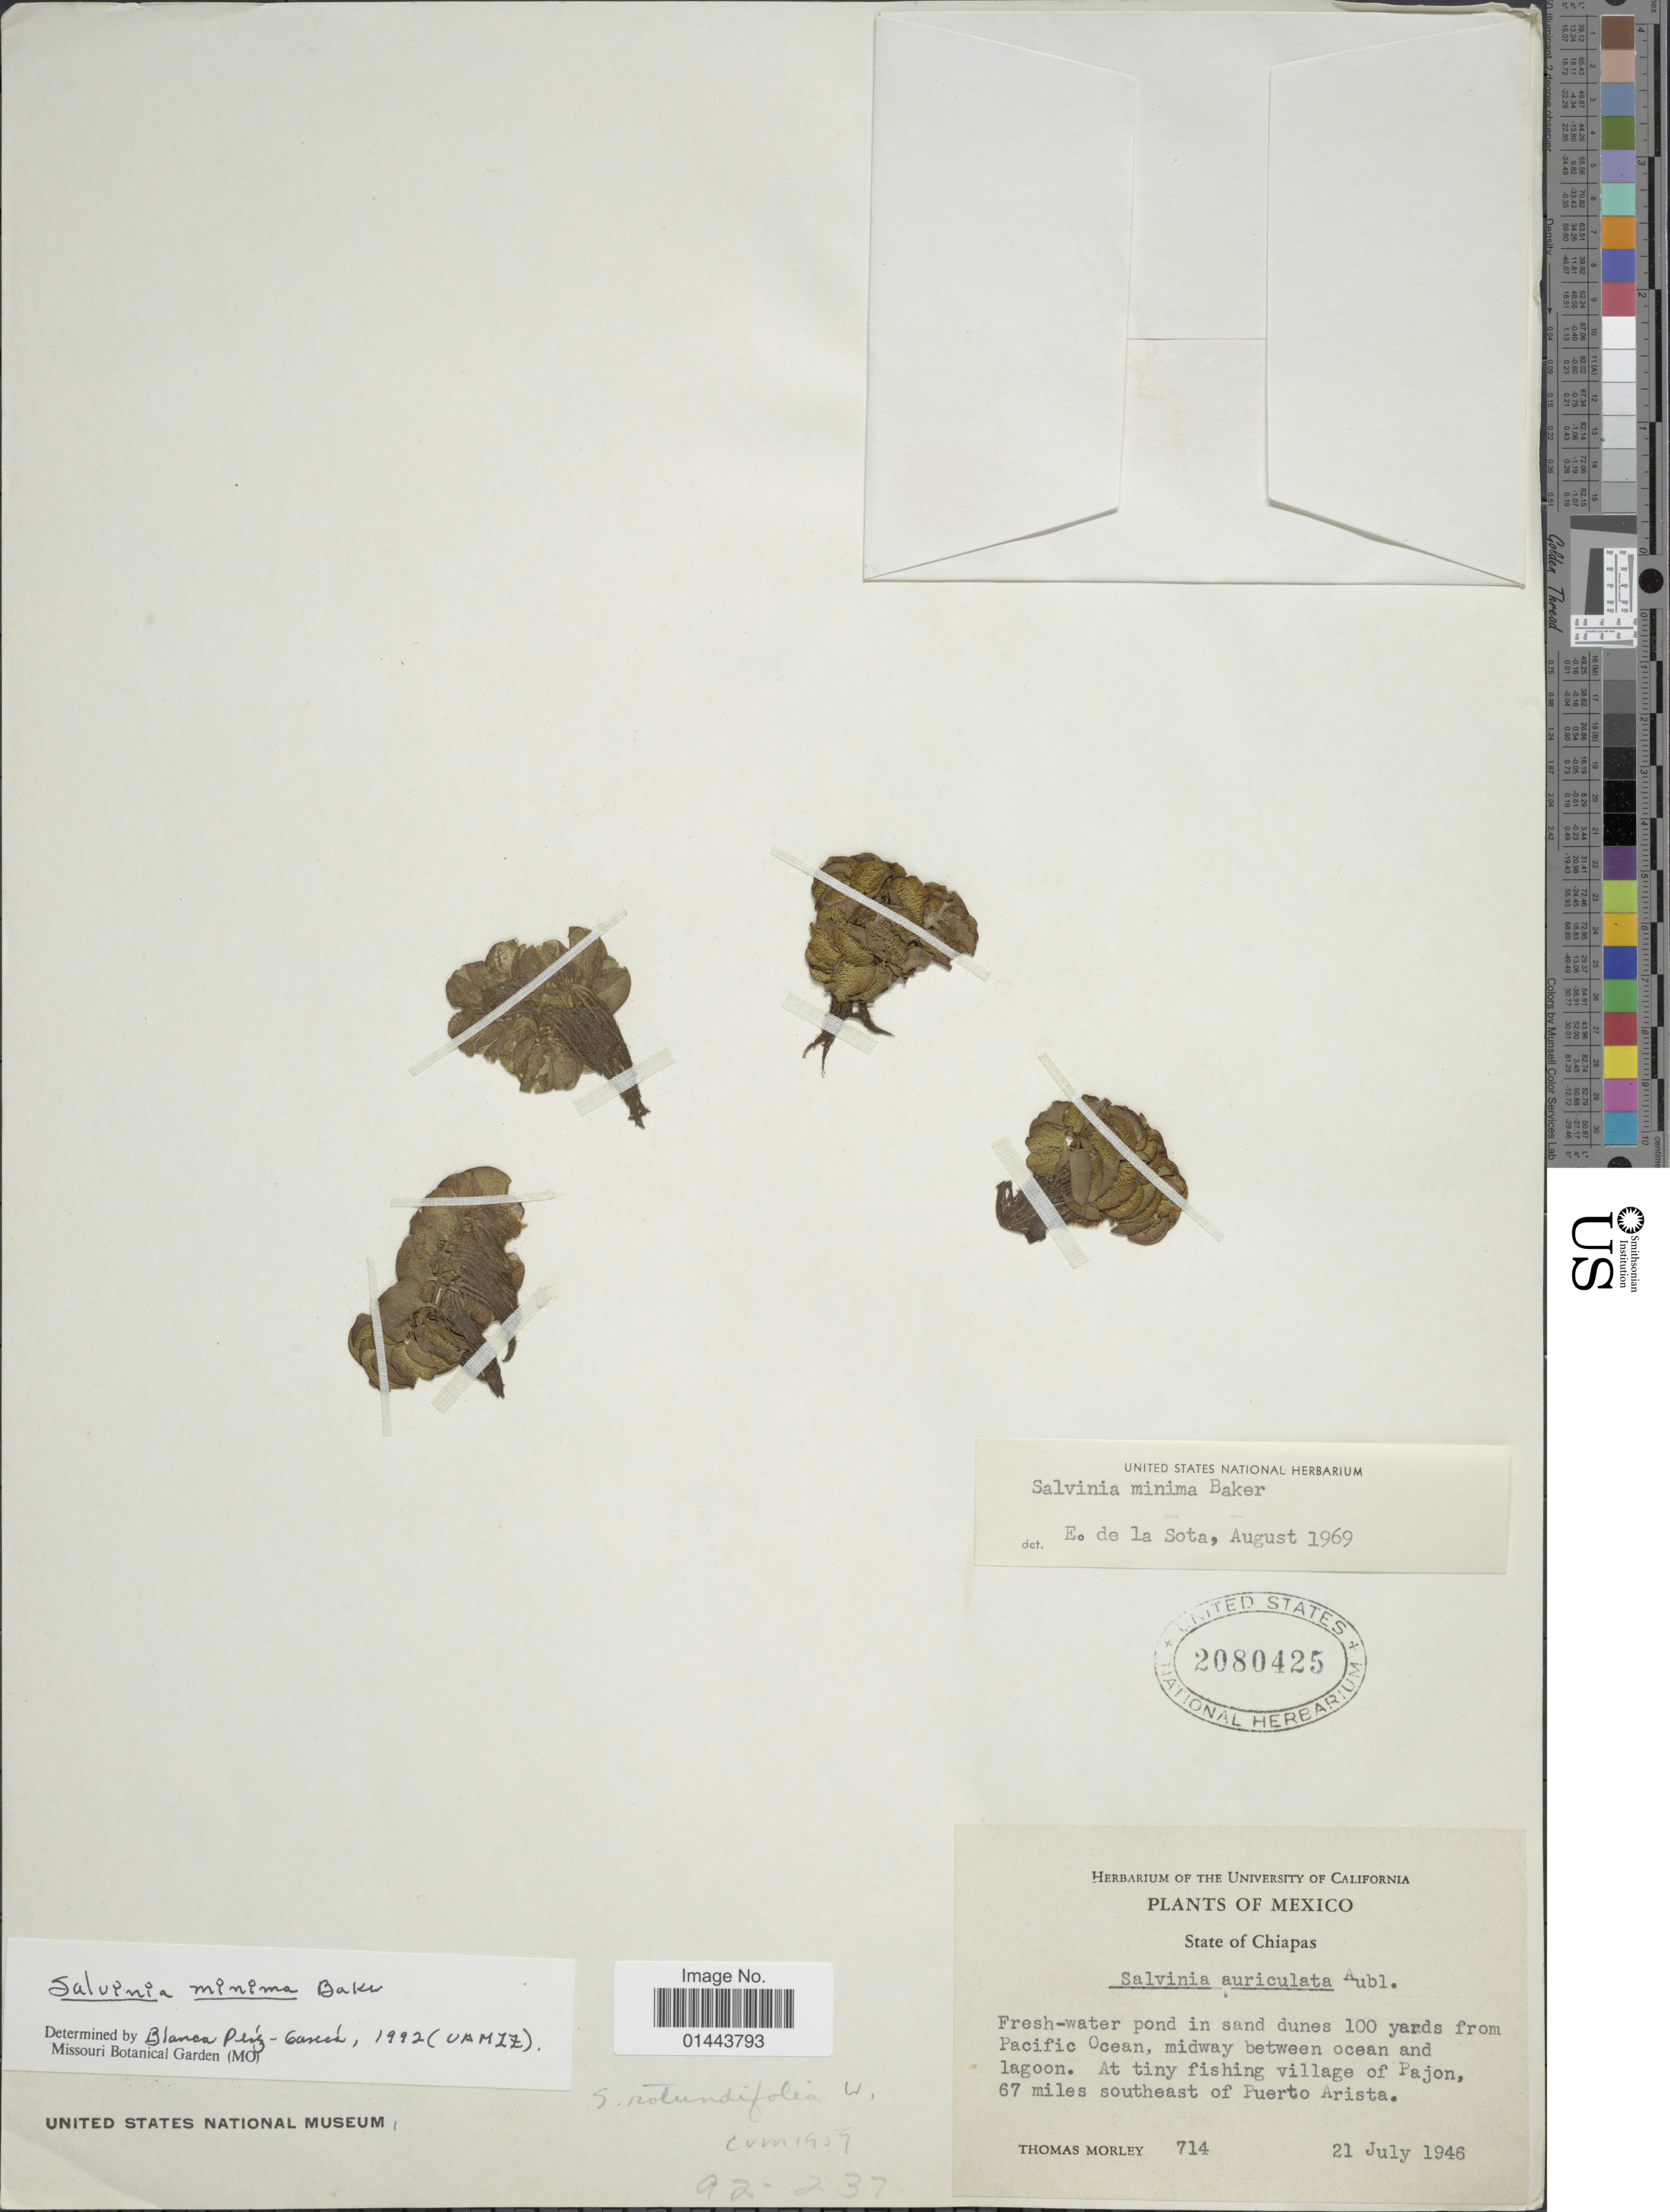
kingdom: Plantae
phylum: Tracheophyta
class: Polypodiopsida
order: Salviniales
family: Salviniaceae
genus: Salvinia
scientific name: Salvinia minima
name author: Baker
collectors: T. Morley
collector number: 714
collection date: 1946-07-21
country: Mexico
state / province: Chiapas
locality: Fresh-water pond in sand dunes 100 yards from Pacific Ocean, midway between ocean and lagoon, at tiny fishing village of Pajon, 67 miles southeast of Puerto Arista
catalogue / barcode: US 2080425